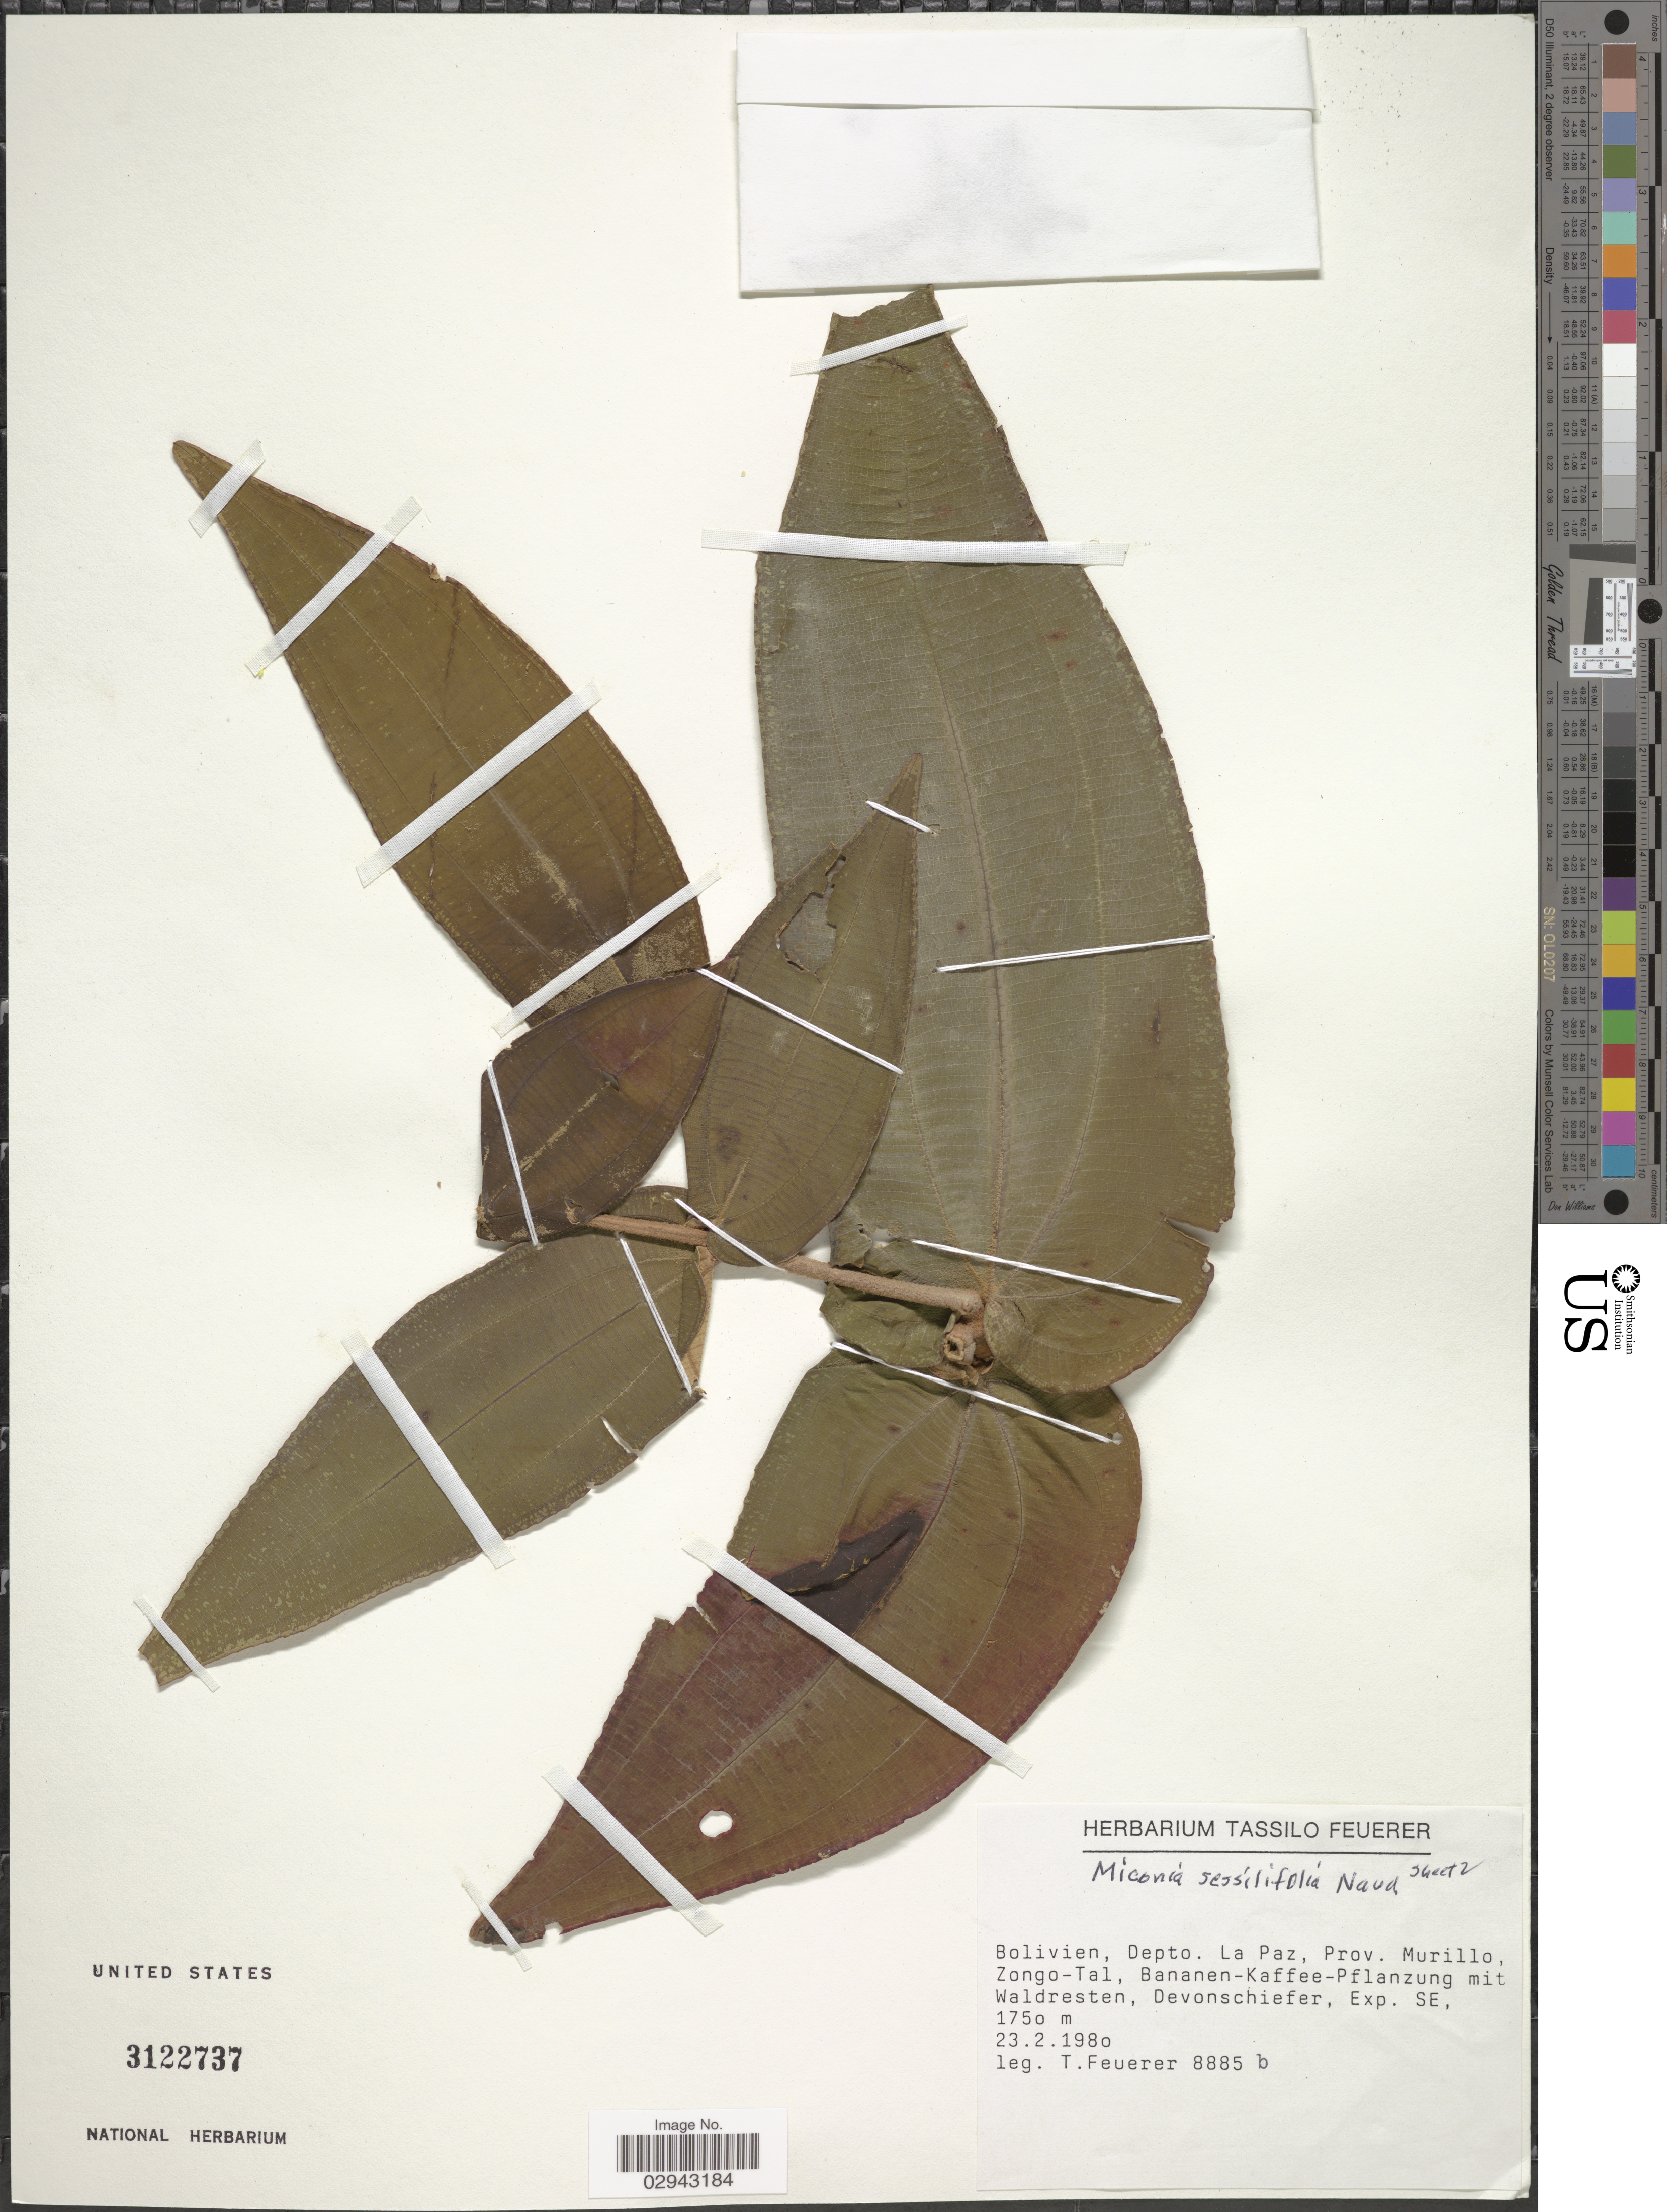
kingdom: Plantae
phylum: Tracheophyta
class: Magnoliopsida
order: Myrtales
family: Melastomataceae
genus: Miconia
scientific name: Miconia subsessilifolia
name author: Wurdack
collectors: T. Feuerer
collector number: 8885b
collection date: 1980-02-23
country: Bolivia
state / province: La Paz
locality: Depto. La Paz, Prov. Murillo, Zongo-Tal, Bananen-Kaffee-Pflanzung mit Waldresten, Devonschiefer, Exp. SE.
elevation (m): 1750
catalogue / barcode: US 3122737